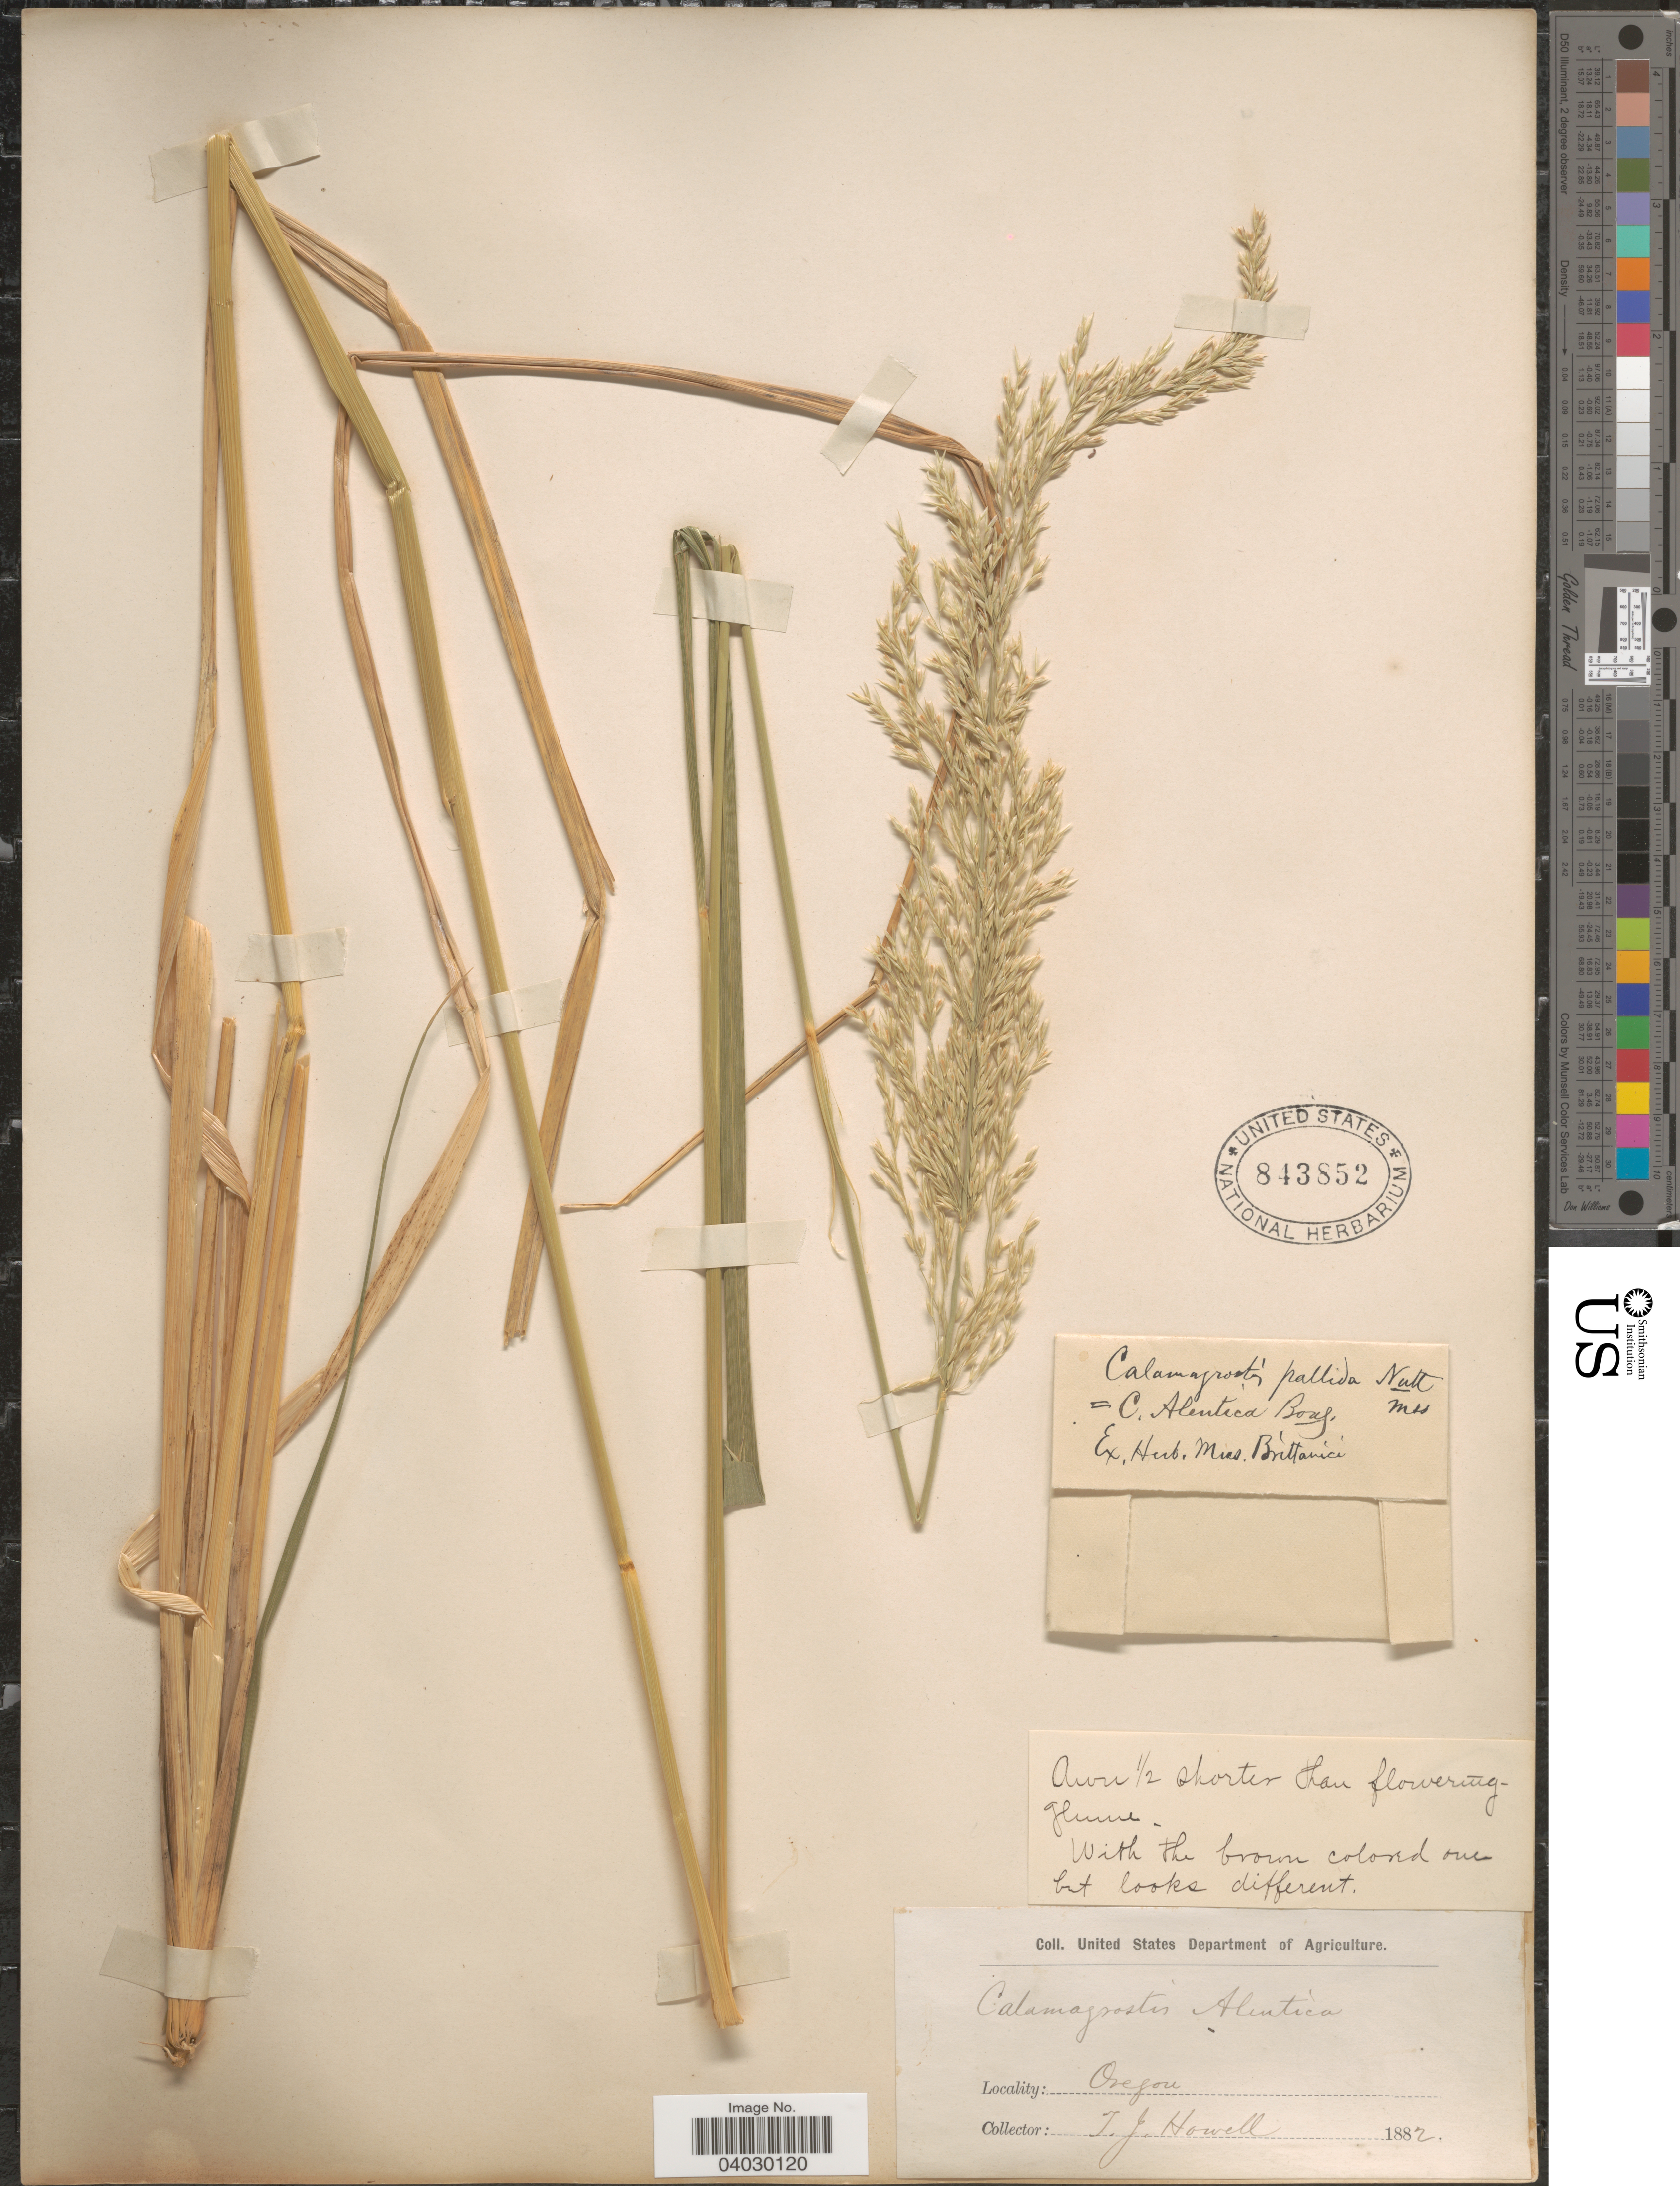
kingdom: Plantae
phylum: Tracheophyta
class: Liliopsida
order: Poales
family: Poaceae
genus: Calamagrostis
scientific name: Calamagrostis nutkaensis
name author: (J. Presl) Steud.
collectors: T. J. Howell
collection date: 1882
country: United States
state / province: Oregon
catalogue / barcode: US 843852